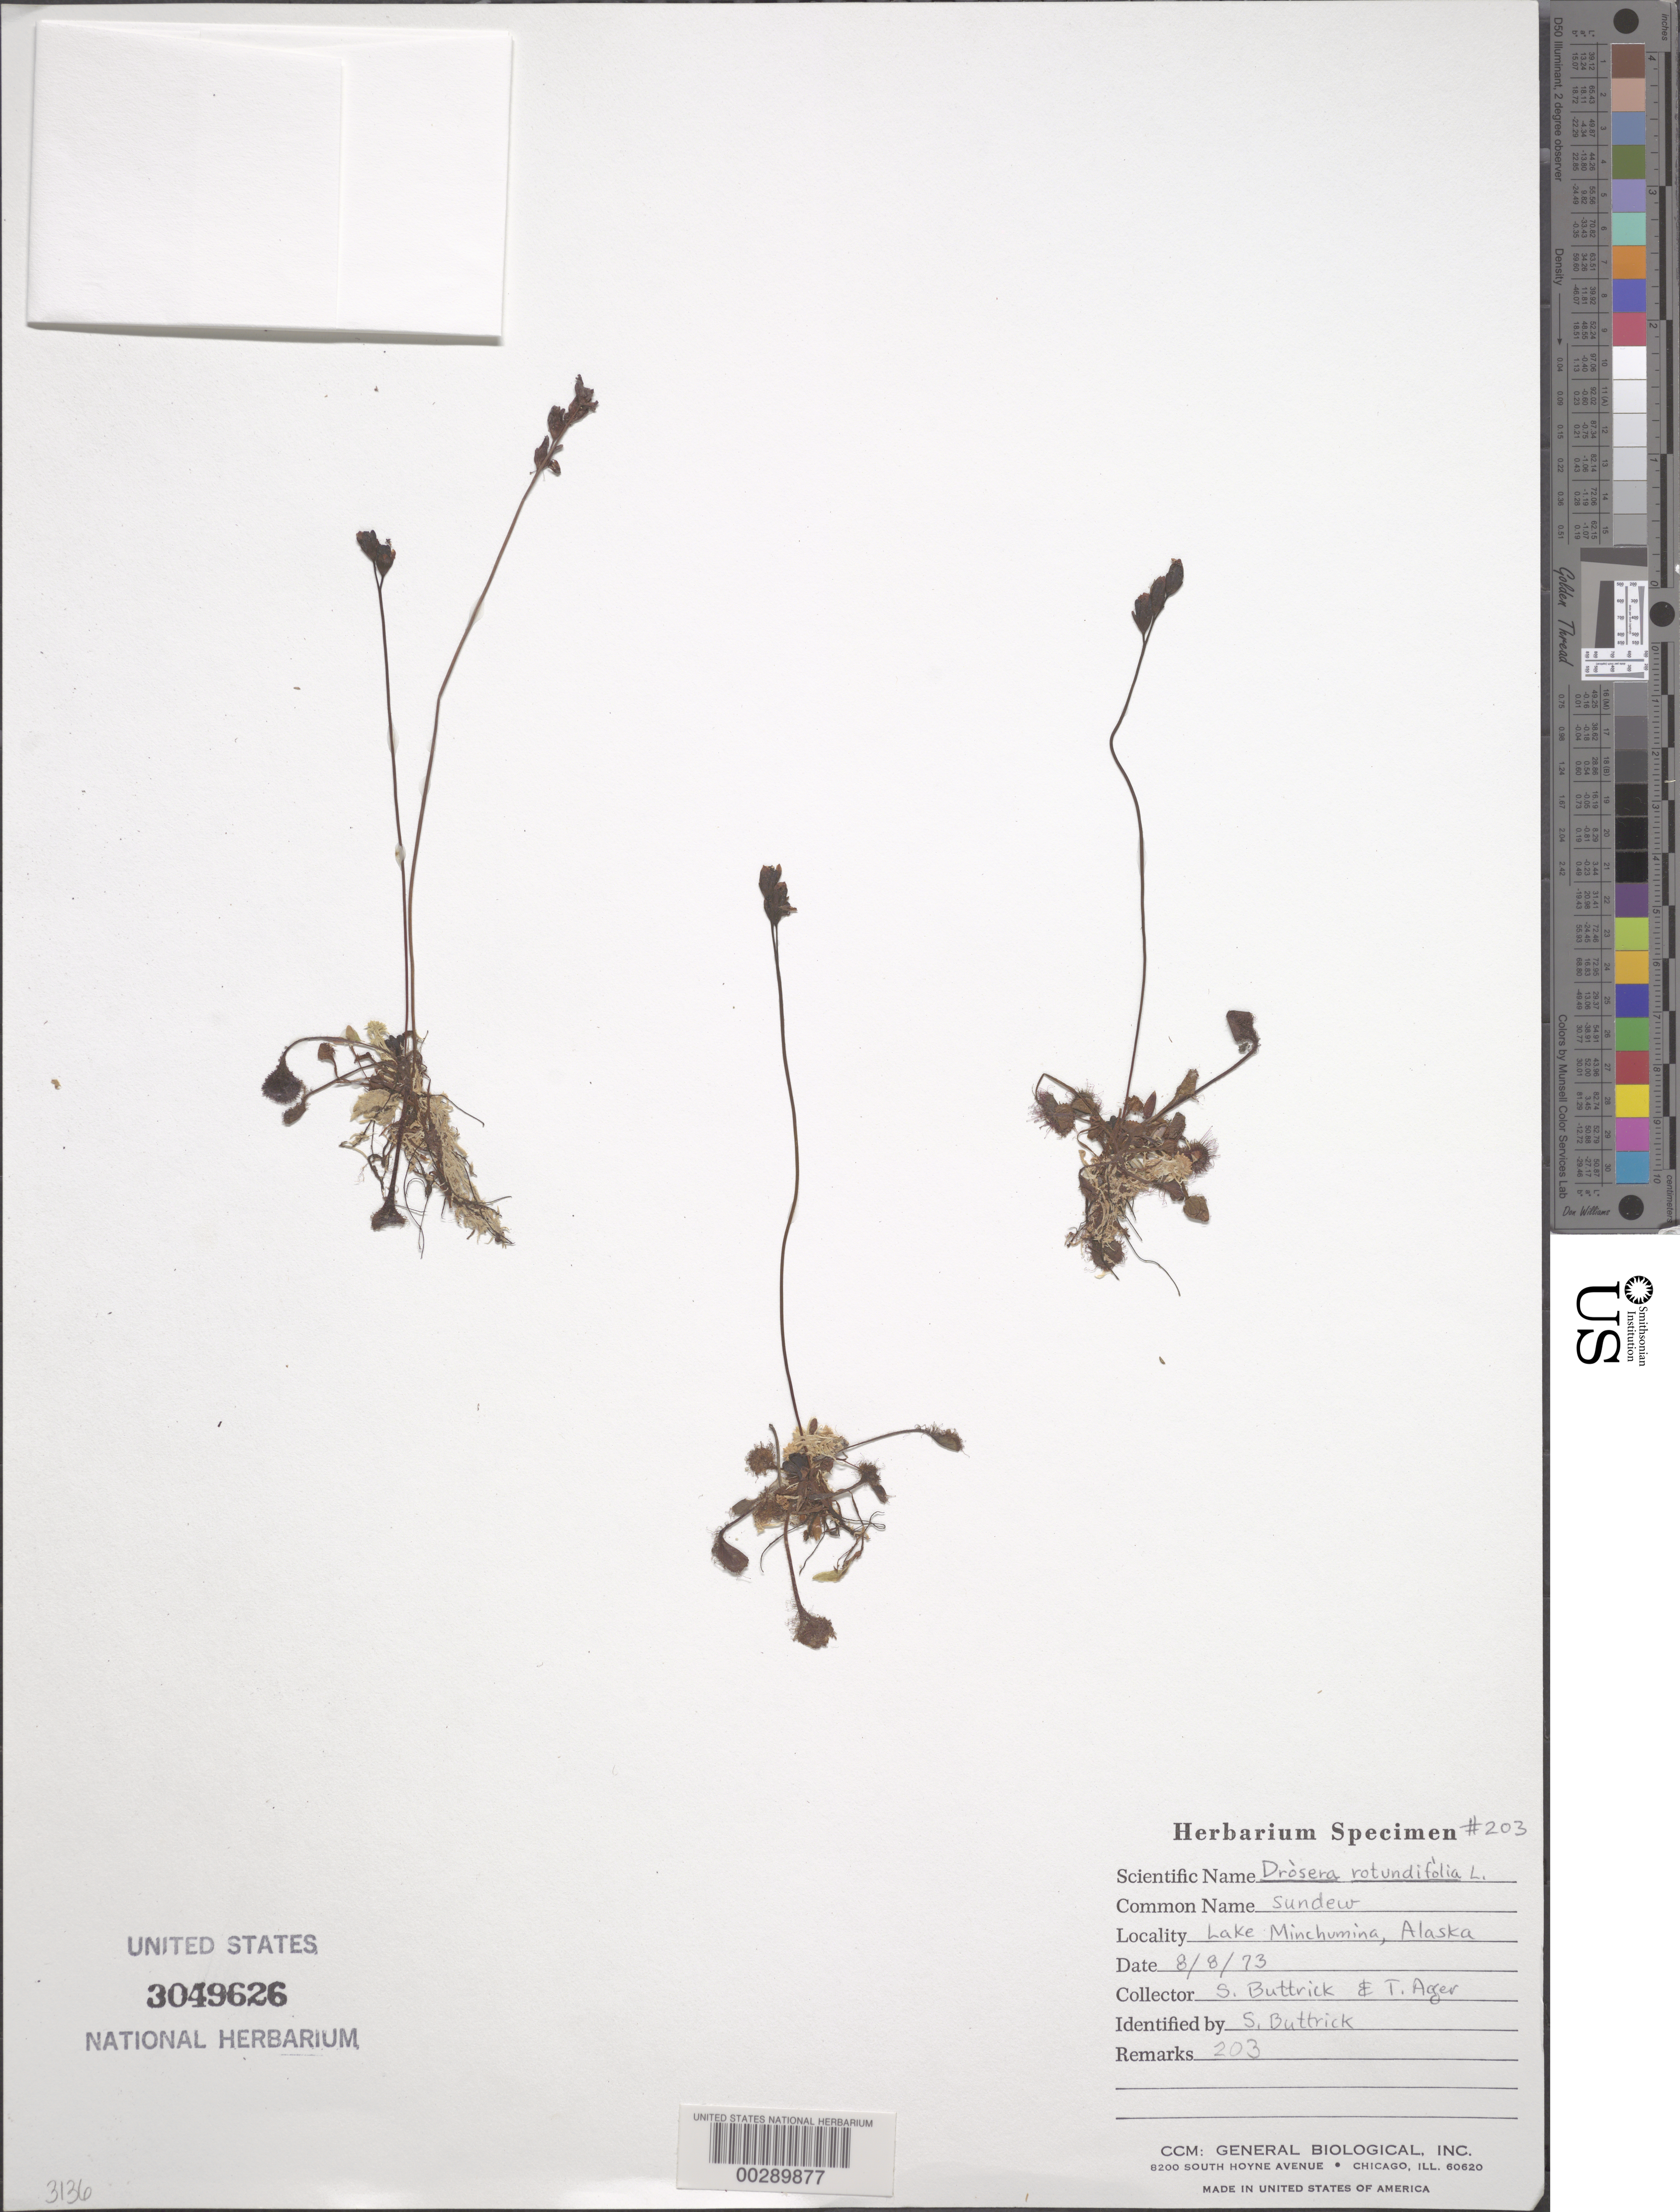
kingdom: Plantae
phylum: Tracheophyta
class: Magnoliopsida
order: Caryophyllales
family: Droseraceae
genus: Drosera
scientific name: Drosera rotundifolia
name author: L.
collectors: S. Buttrick & T. A. Ager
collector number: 203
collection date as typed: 08 Aug 1973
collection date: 1973-08-08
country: United States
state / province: Alaska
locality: Lake minchumina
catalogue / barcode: US 3049626